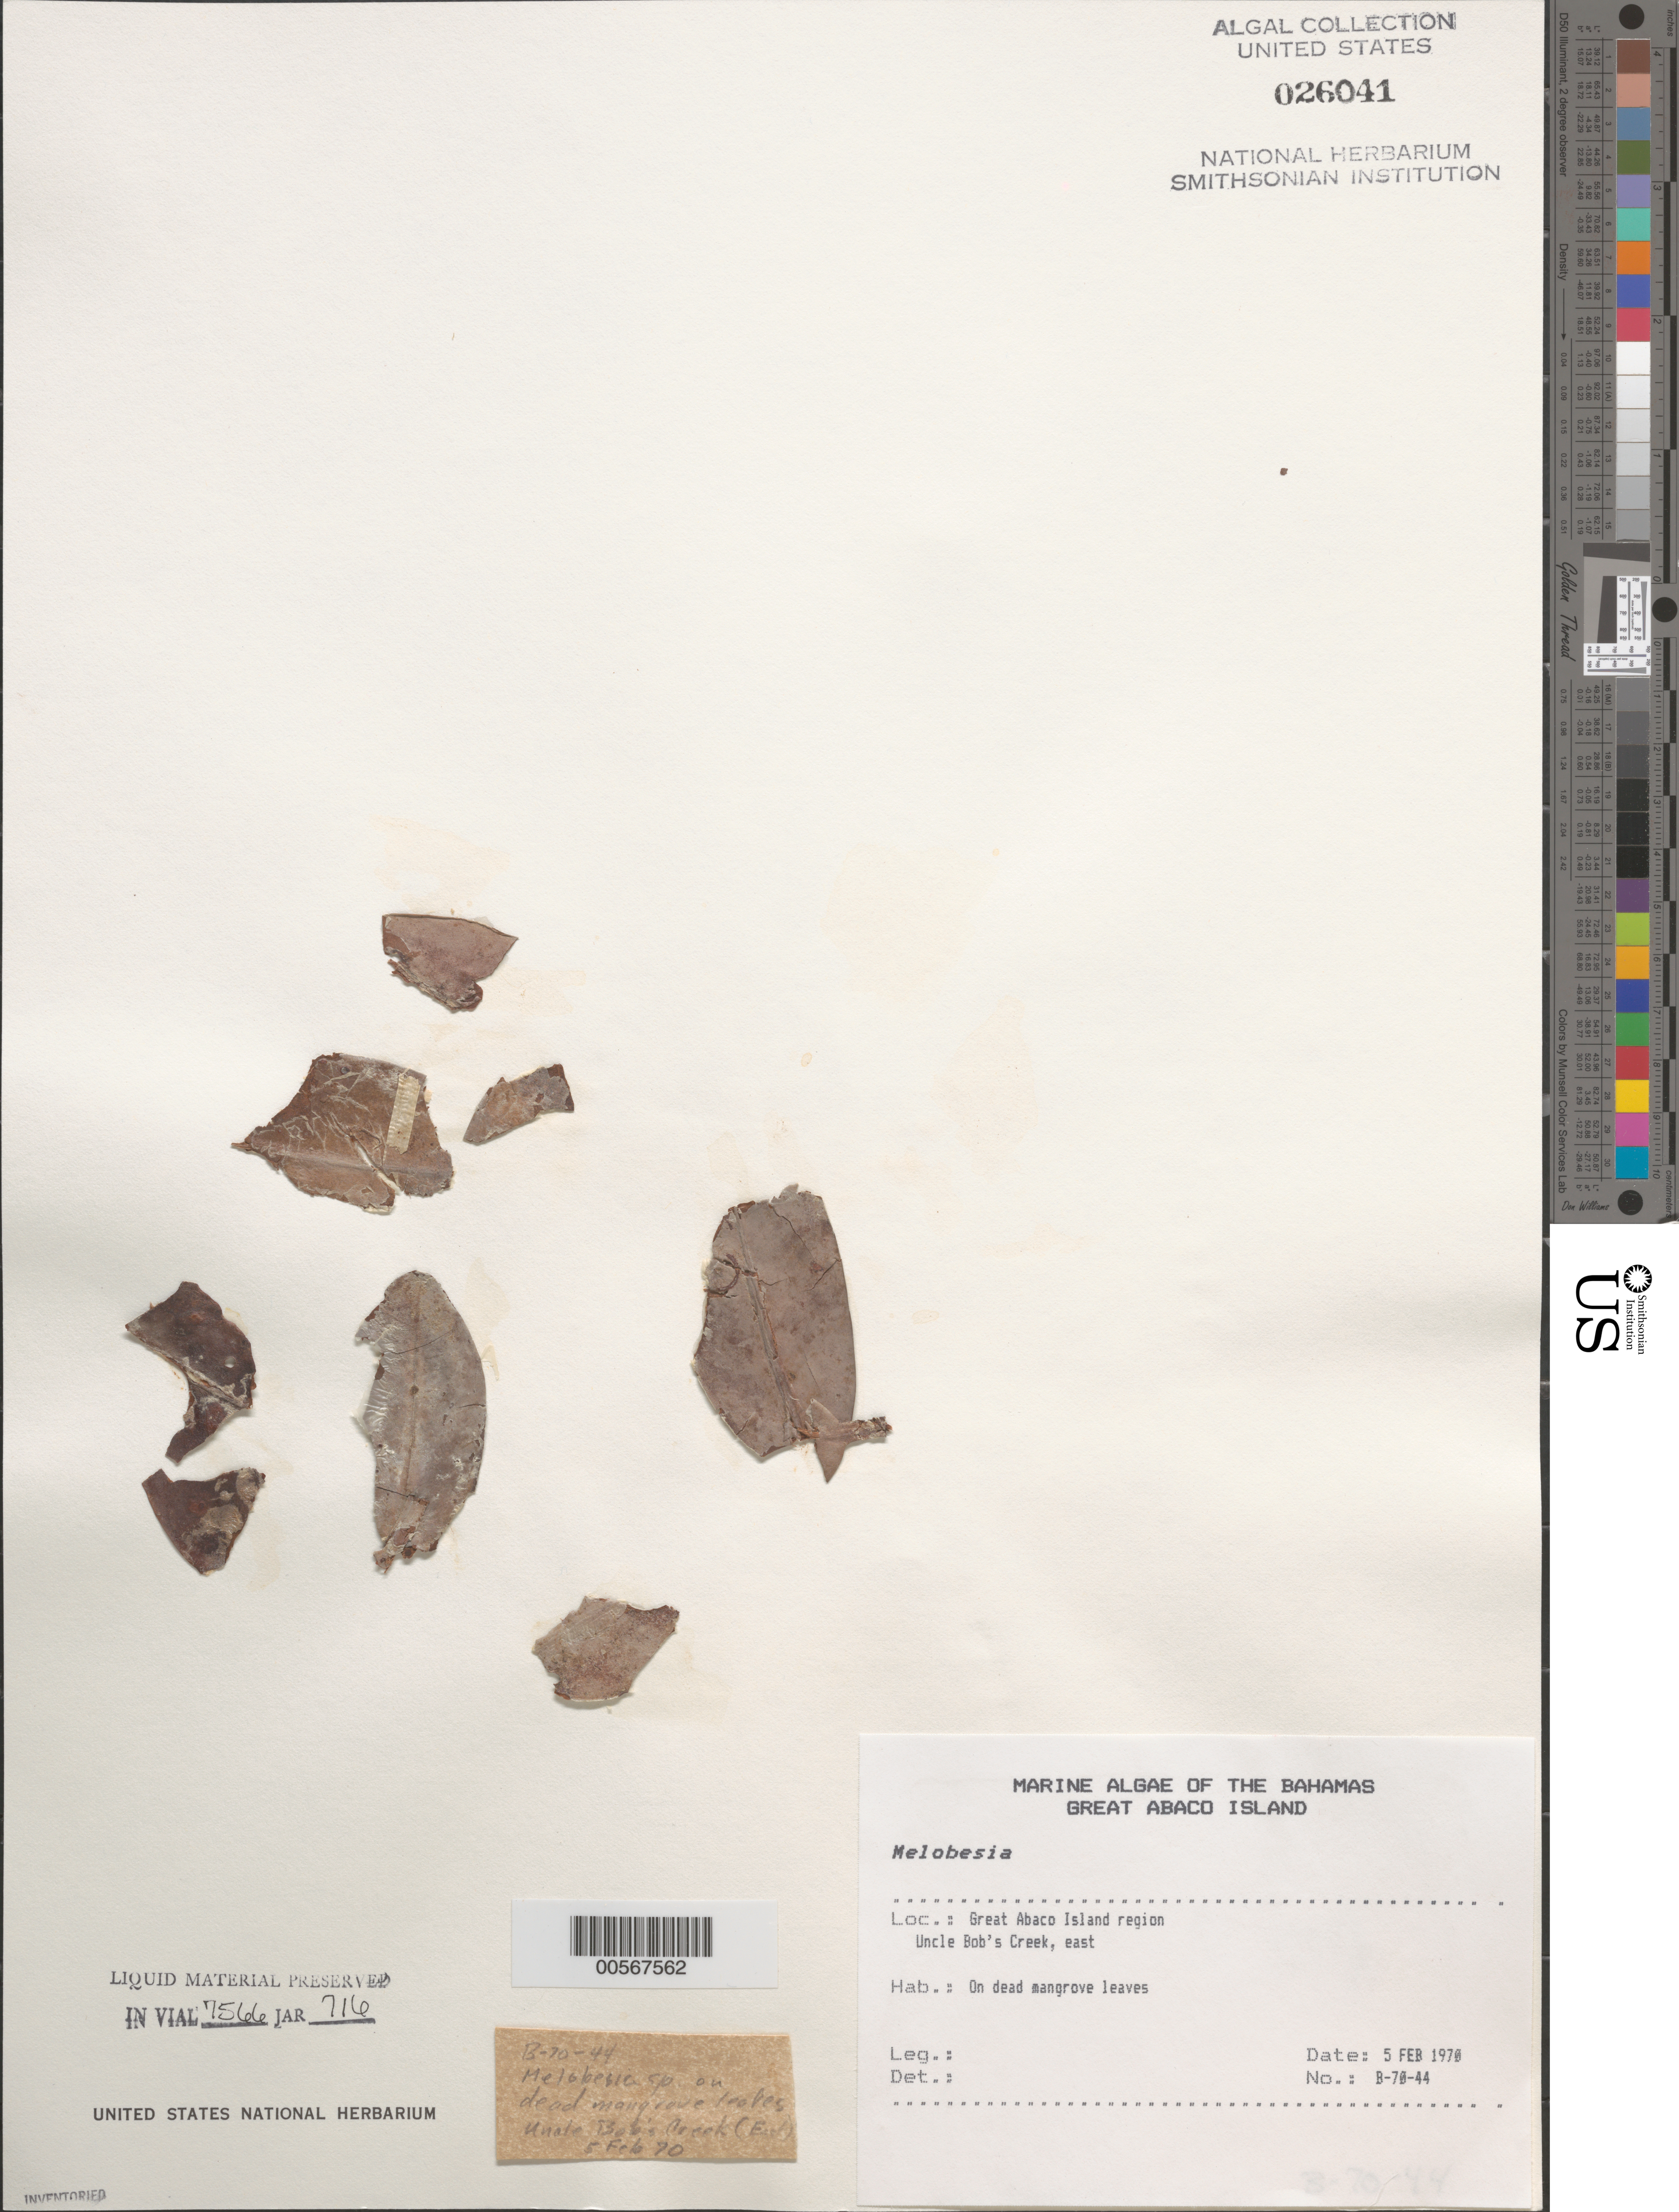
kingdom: Plantae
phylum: Rhodophyta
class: Florideophyceae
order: Corallinales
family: Hapalidiaceae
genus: Melobesia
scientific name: Melobesia sp.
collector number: B-70-44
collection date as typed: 05 Feb 1970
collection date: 1970-02-05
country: Bahamas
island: Great Abaco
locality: Uncle Bob's Creek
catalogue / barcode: US 26041